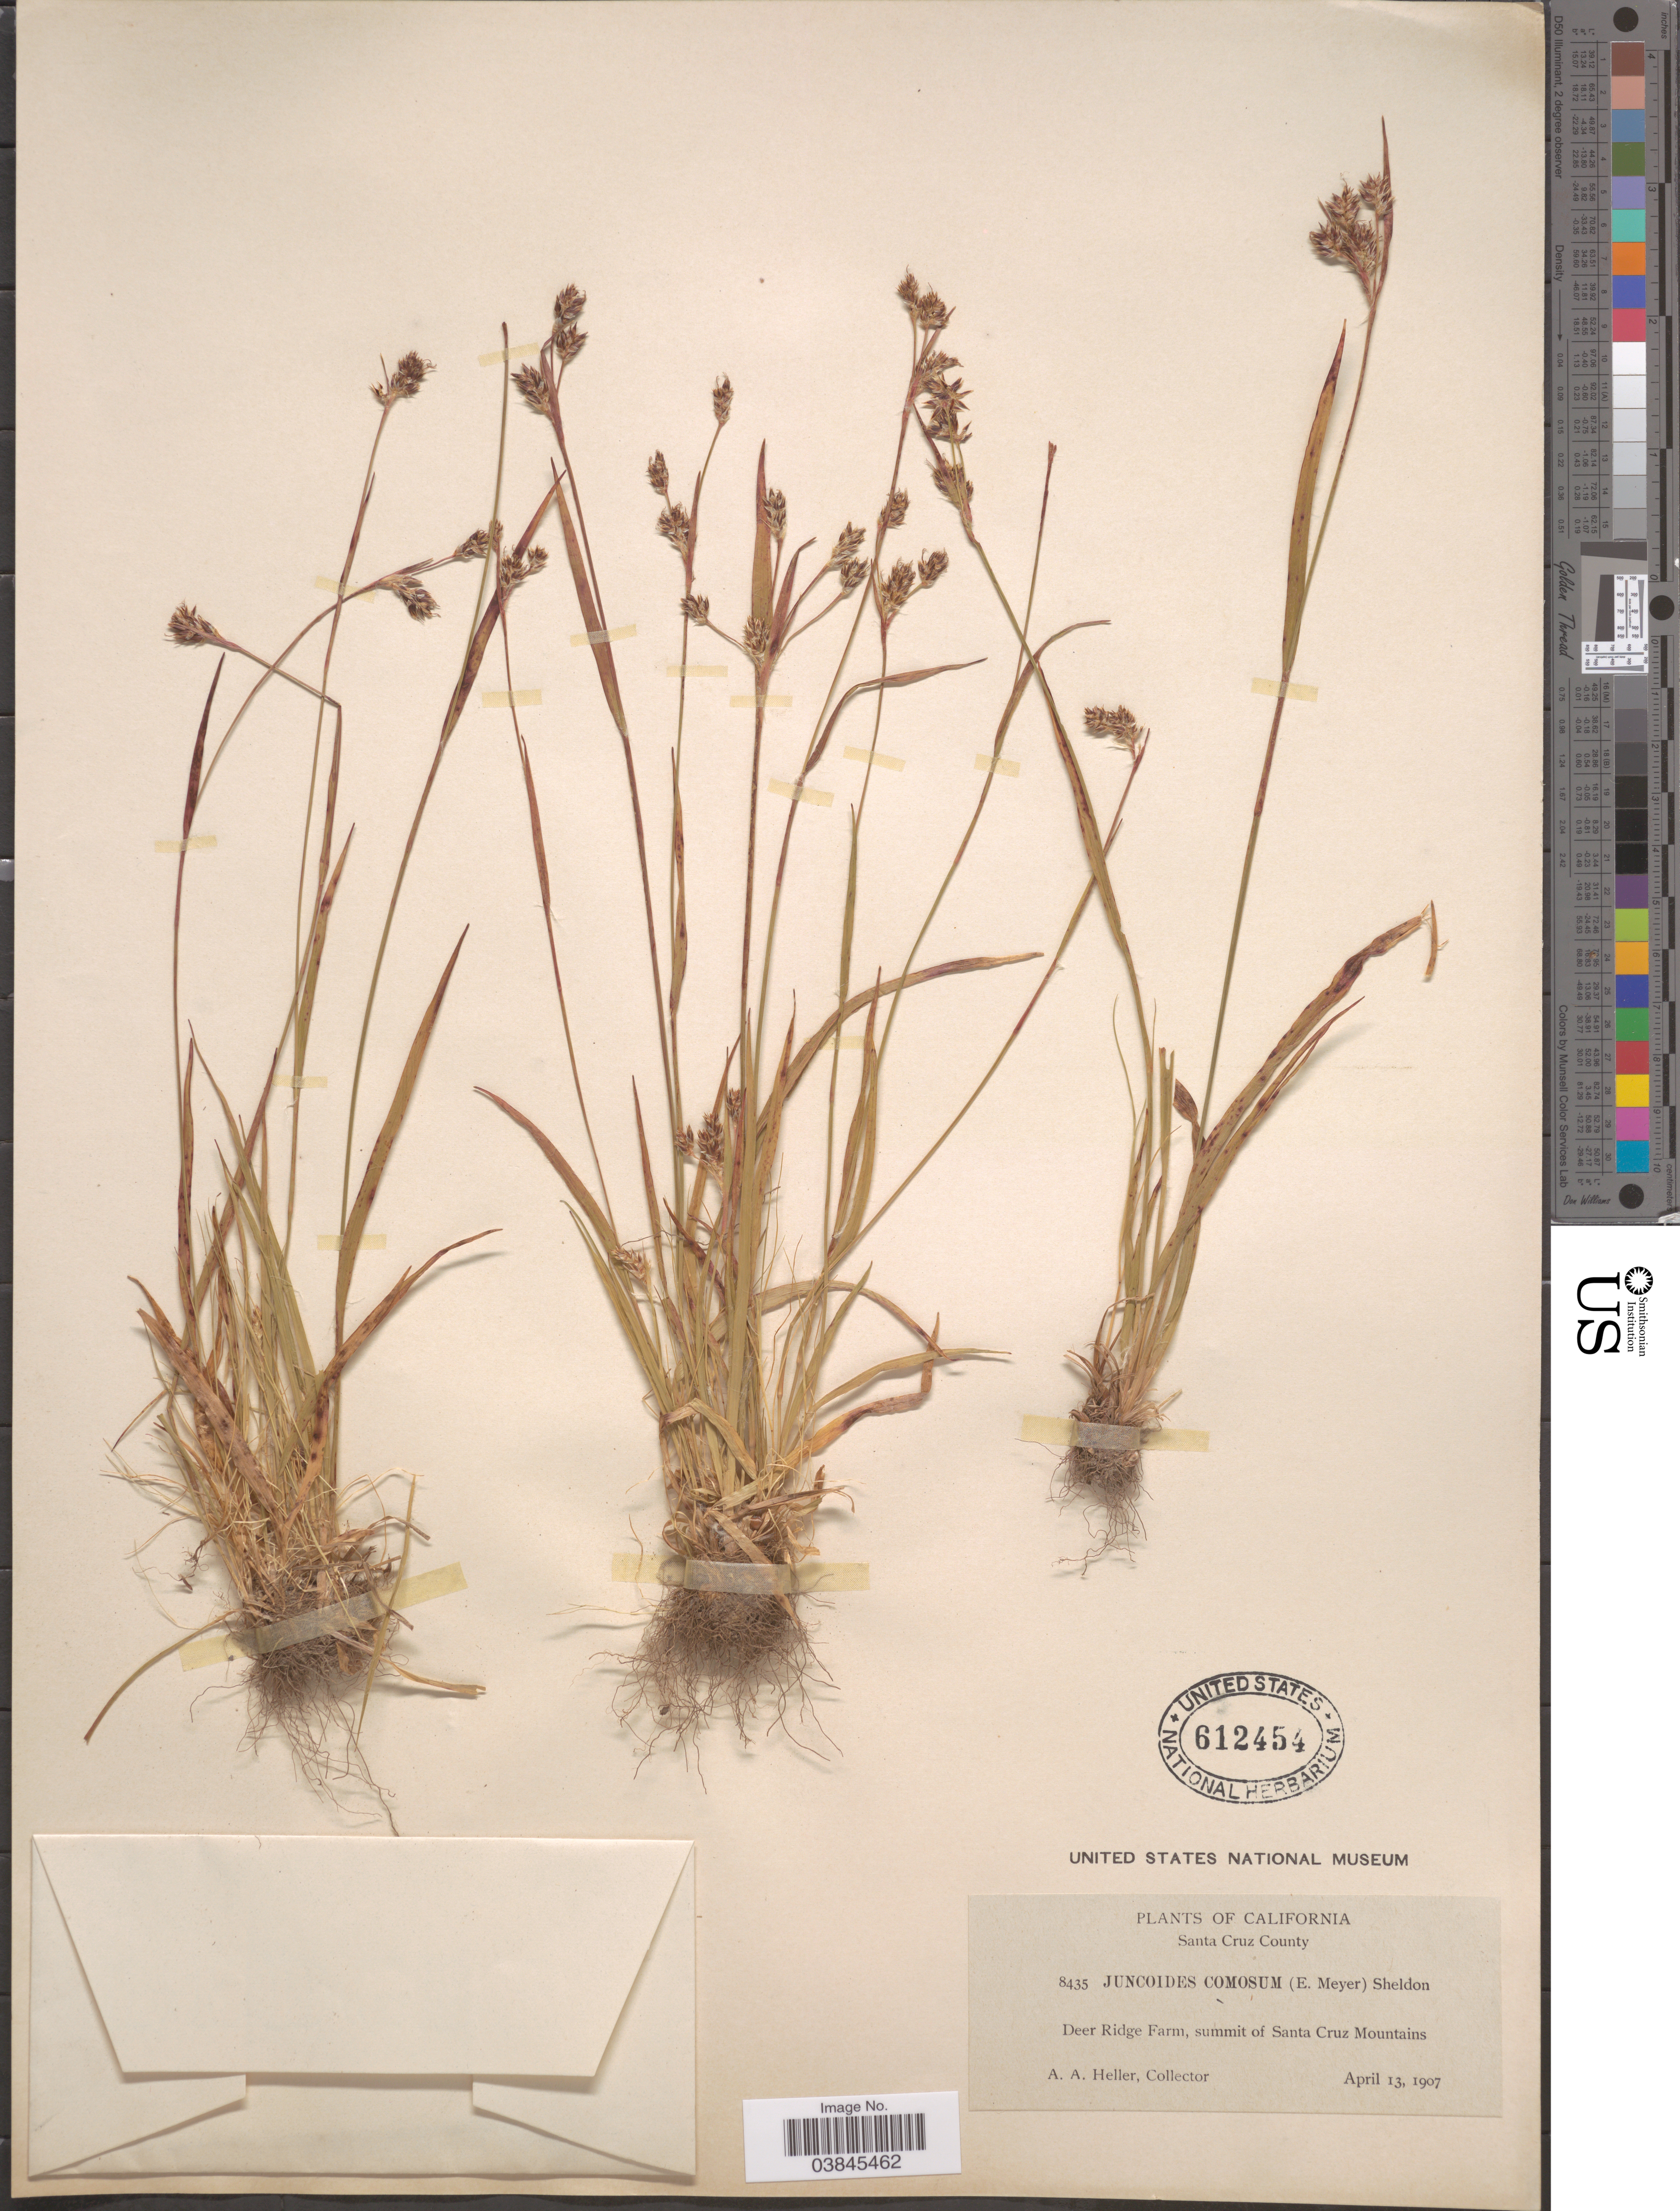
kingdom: Plantae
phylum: Tracheophyta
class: Liliopsida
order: Poales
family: Juncaceae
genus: Luzula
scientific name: Luzula campestris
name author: (L.) DC.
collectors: A. A. Heller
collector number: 8435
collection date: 1907-04-13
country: United States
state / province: California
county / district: Santa Cruz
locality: Santa Cruz County. Deer Ridge Farm, summit of Santa Cruz Mountains.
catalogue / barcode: US 612454